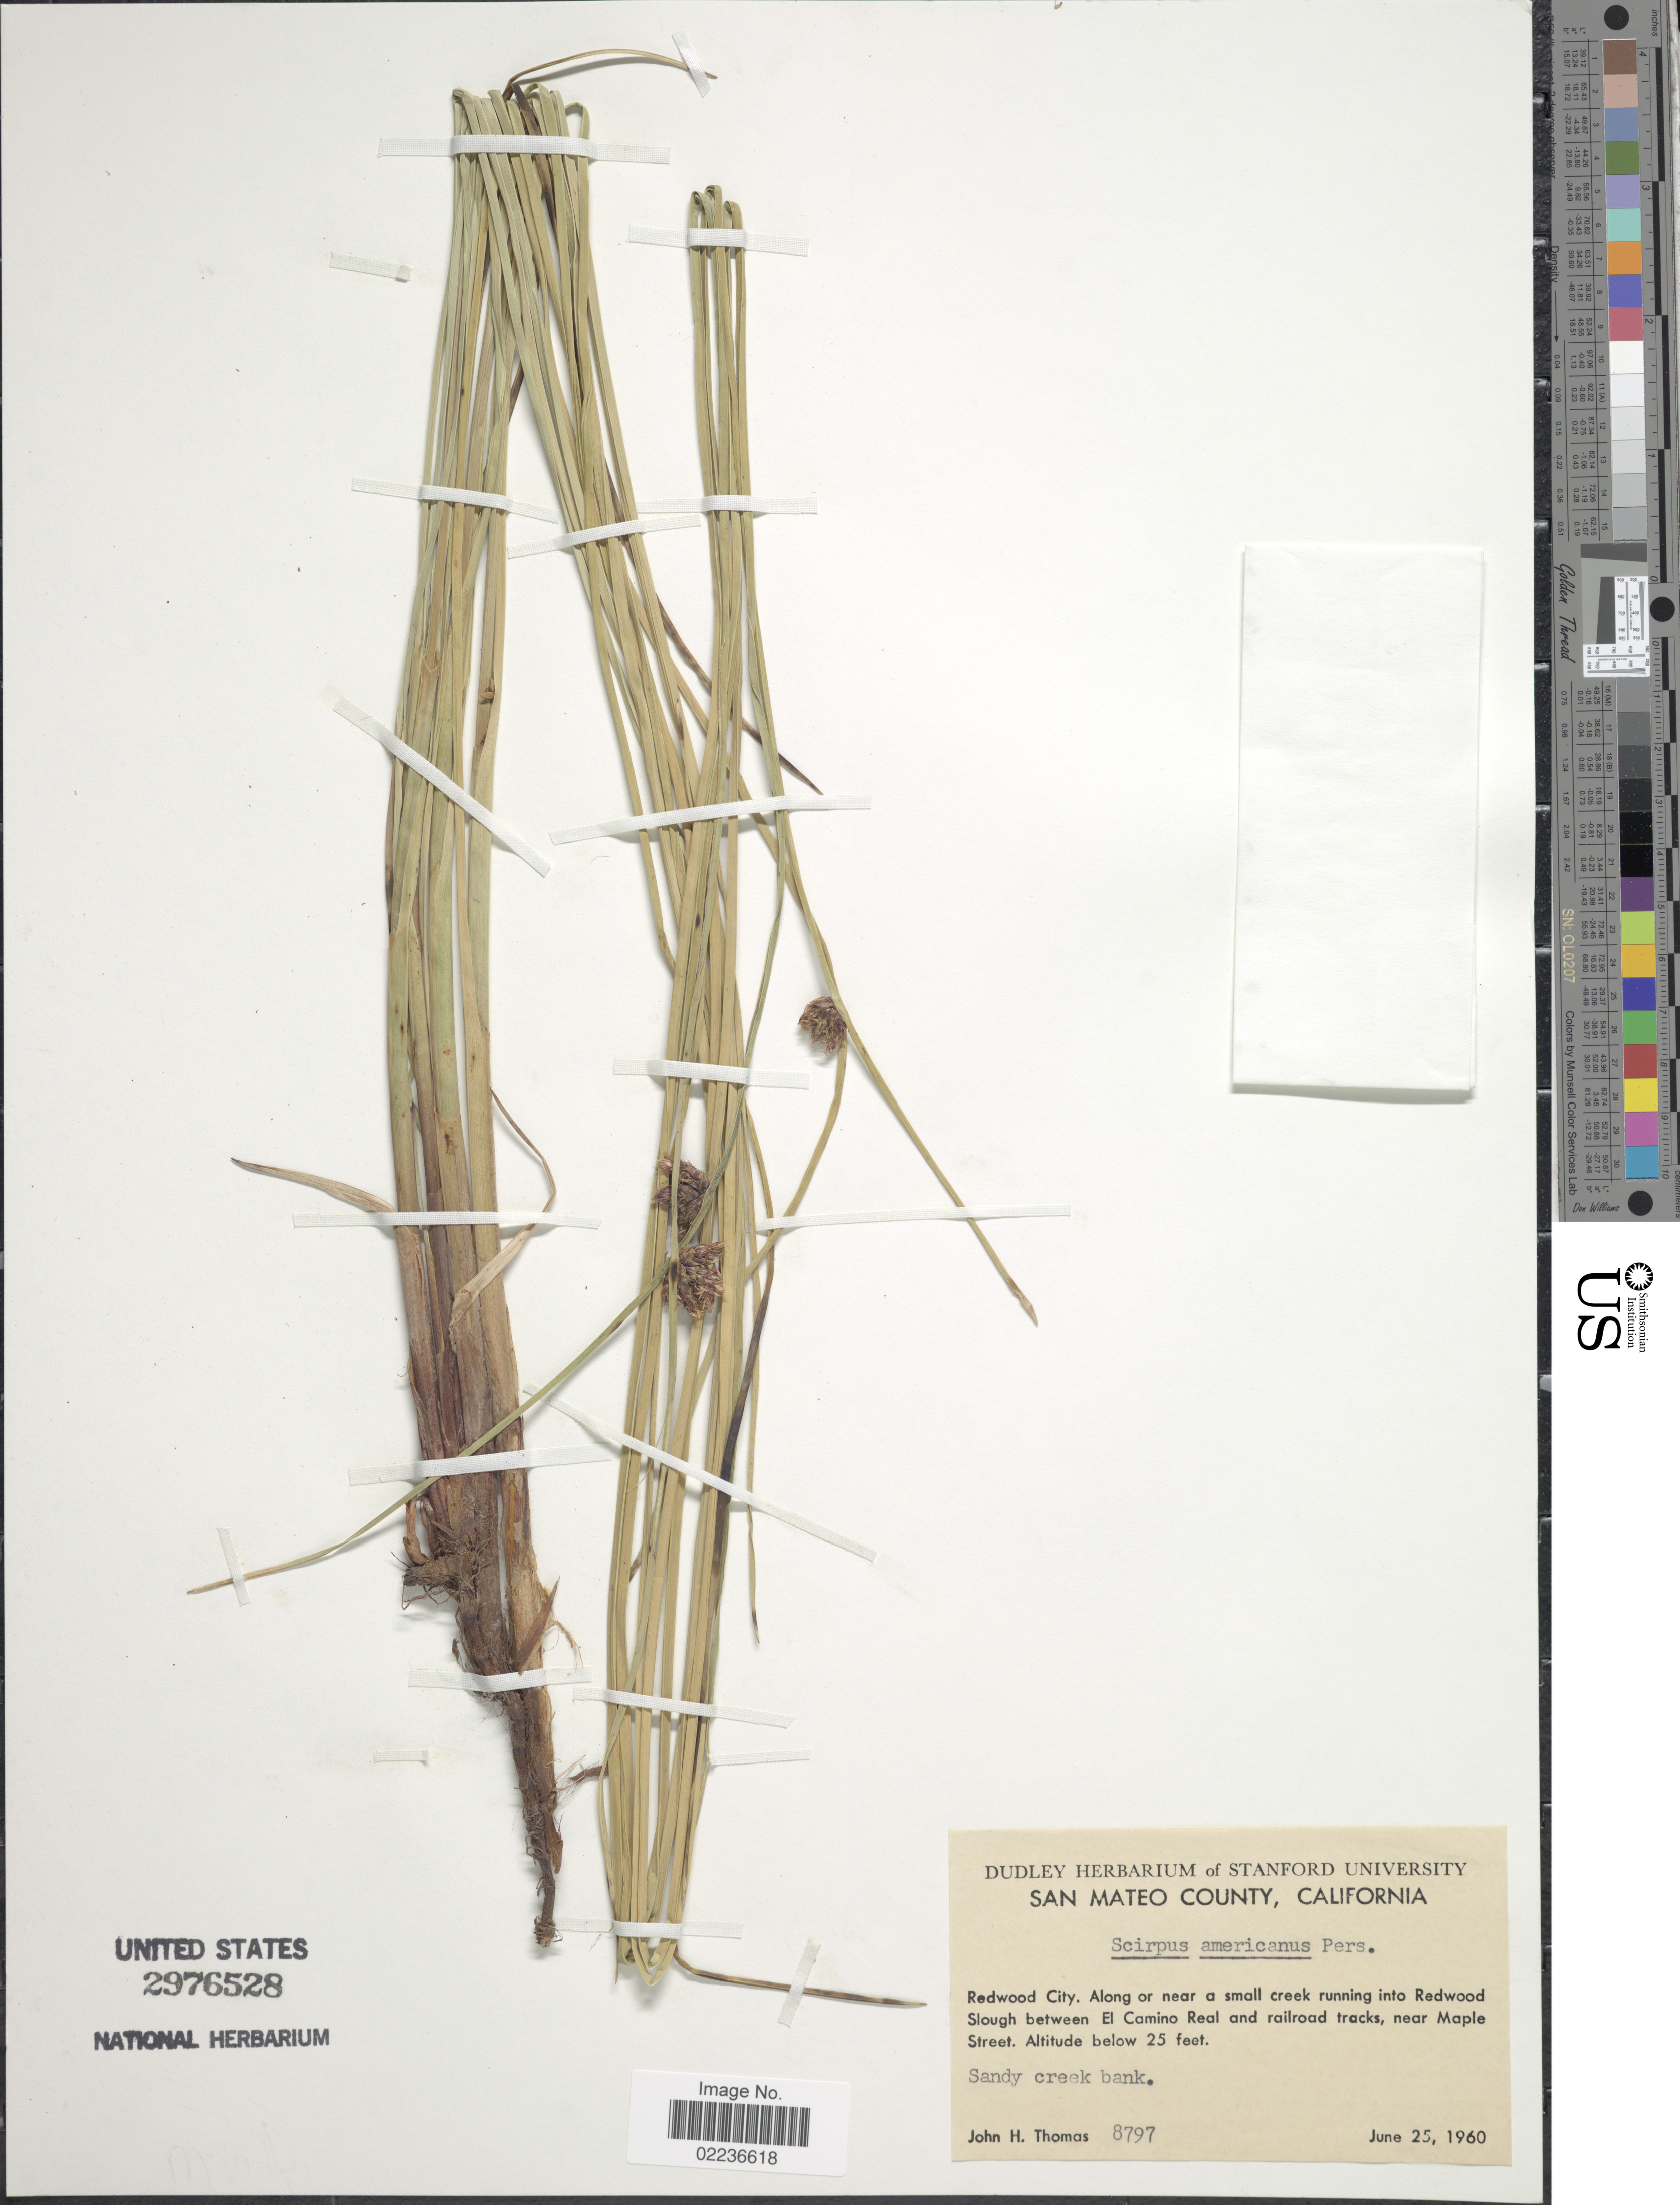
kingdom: Plantae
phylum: Tracheophyta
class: Liliopsida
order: Poales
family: Cyperaceae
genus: Schoenoplectus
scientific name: Schoenoplectus pungens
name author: (Vahl) Palla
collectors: J. H. Thomas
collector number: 8797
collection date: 1960-06-25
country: United States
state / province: California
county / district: San Mateo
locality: San Mateo County, Redwood City, along or near a small creek running into Redwood Slough between El Camino Real and railwood tracks, near Maple Street, sandy creek bank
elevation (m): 8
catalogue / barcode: US 2976528